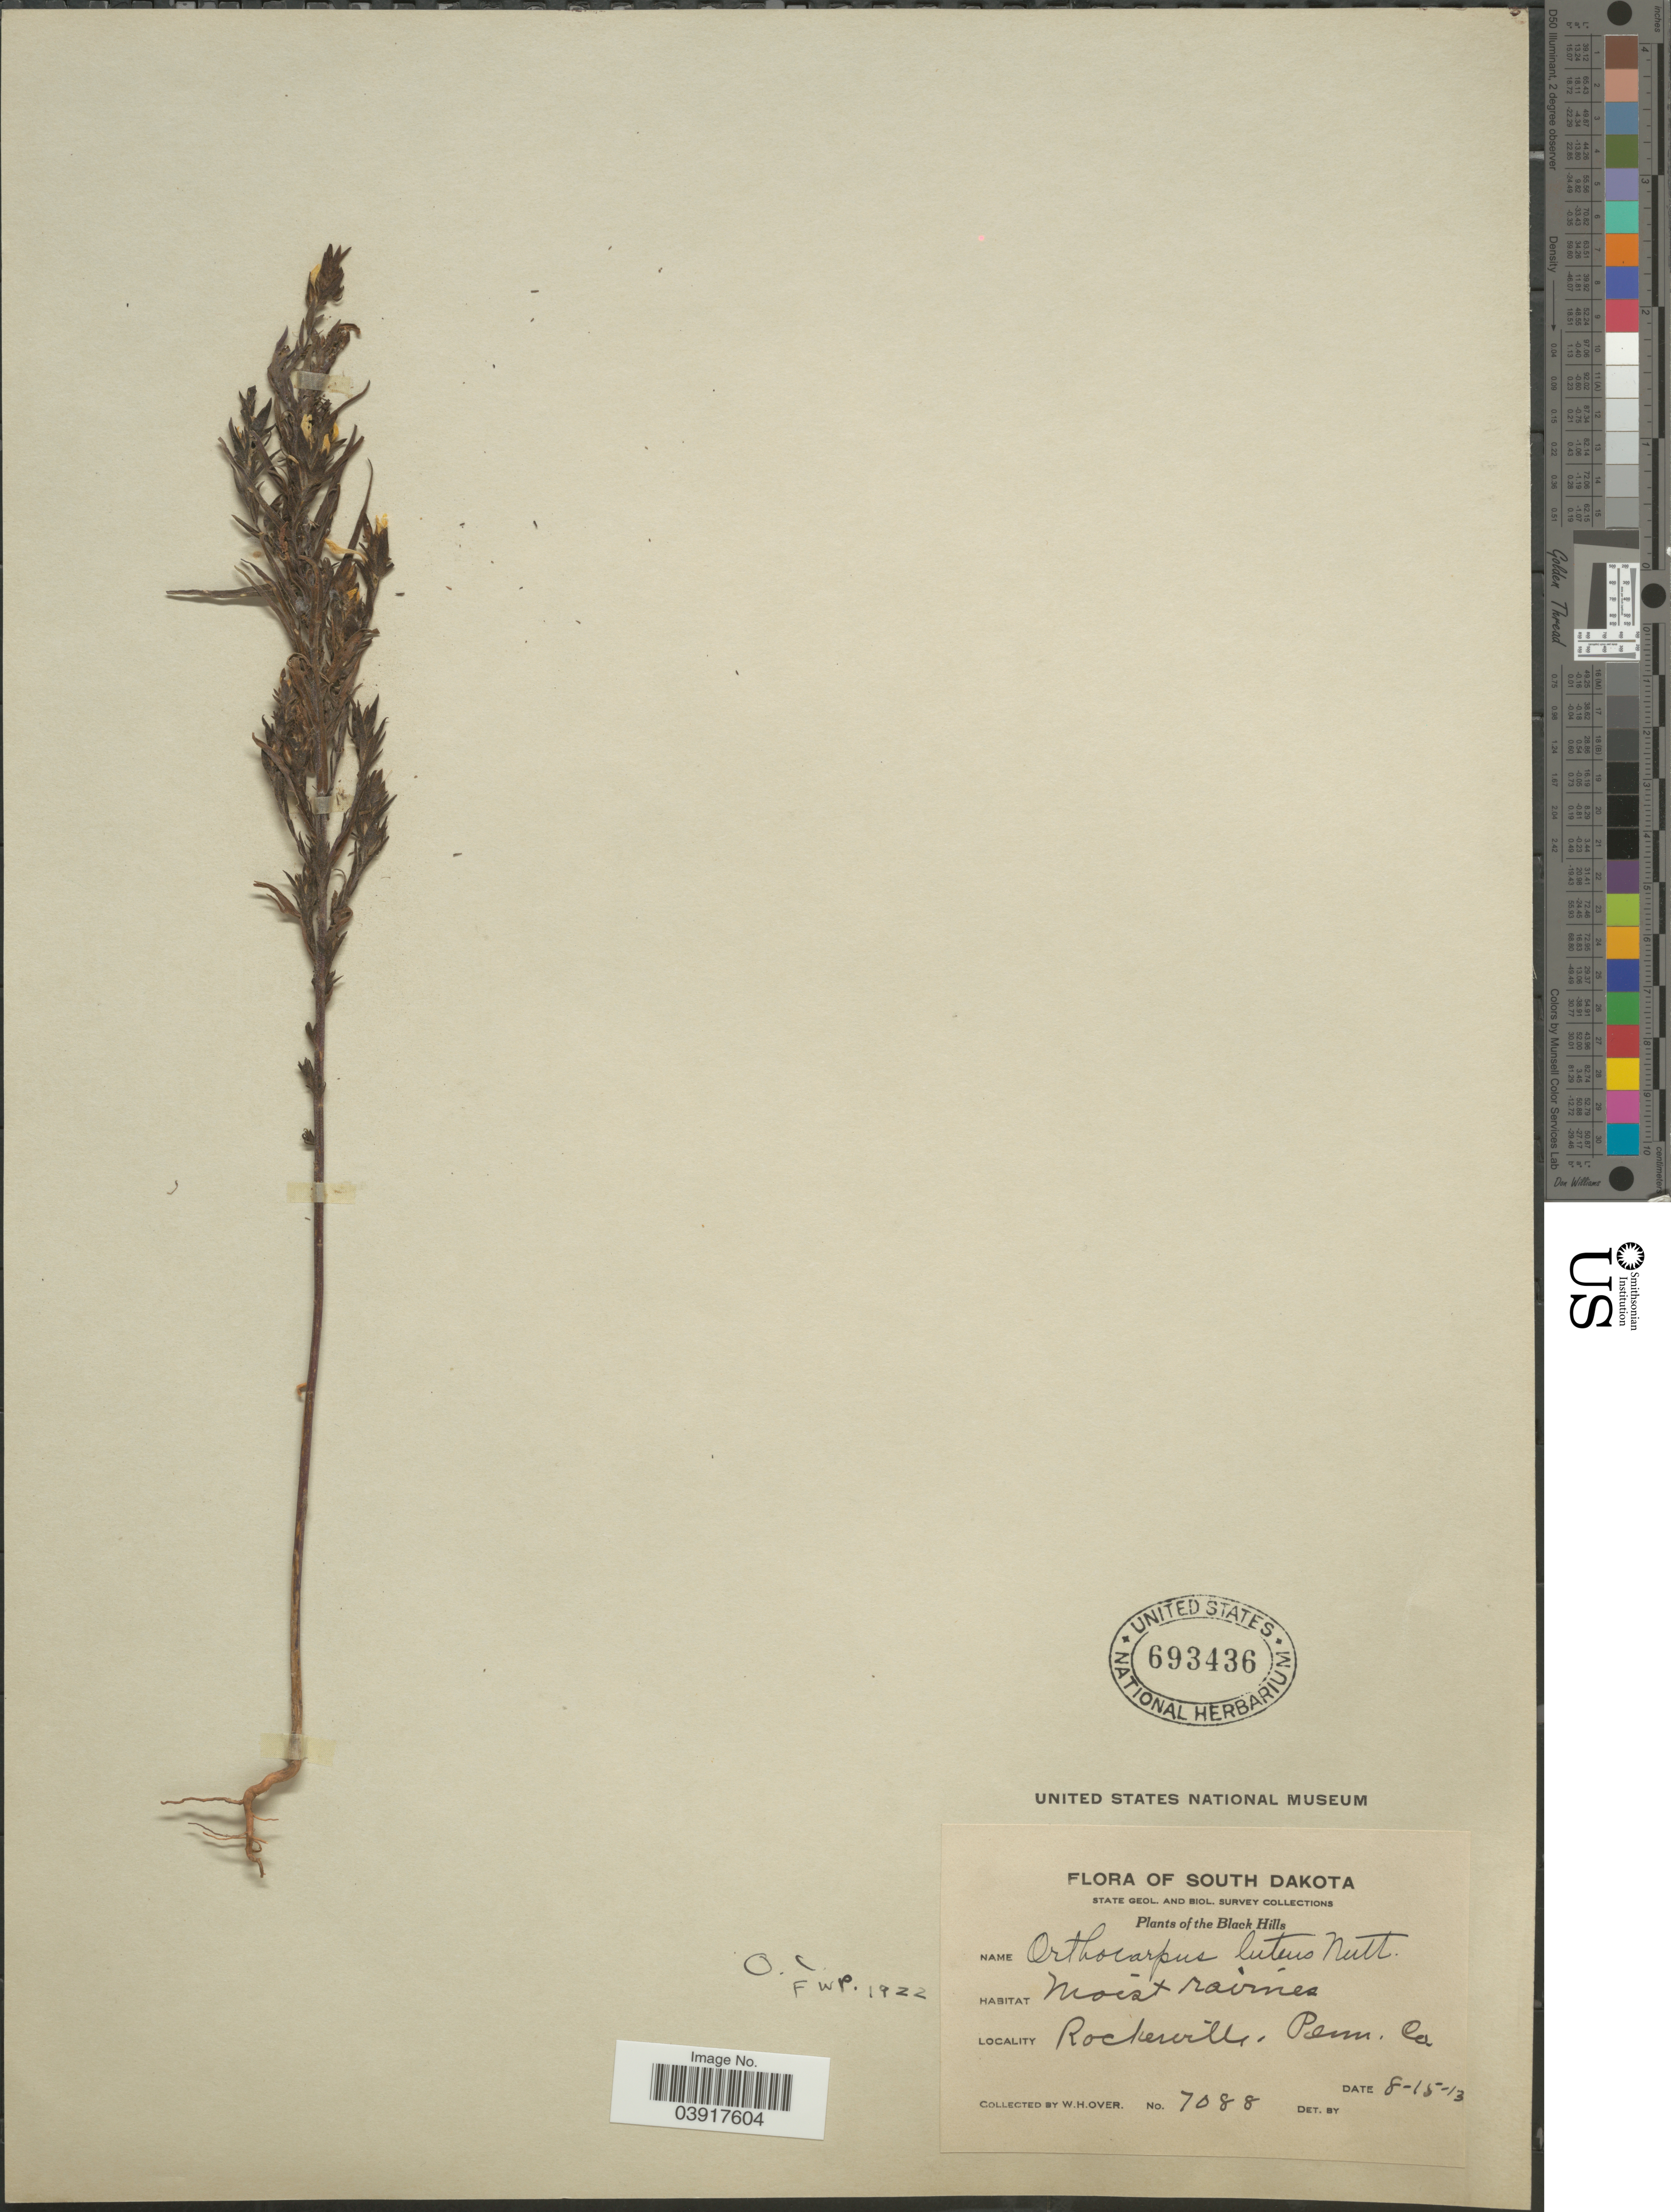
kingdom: Plantae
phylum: Tracheophyta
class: Magnoliopsida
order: Lamiales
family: Orobanchaceae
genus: Orthocarpus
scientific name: Orthocarpus luteus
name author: Nutt.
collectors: W. Over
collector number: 7088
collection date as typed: Transcribed d/m/y: 15/8/13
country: United States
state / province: South Dakota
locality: The Black Hills. Rockerville, Penn. Co.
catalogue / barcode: US 693436